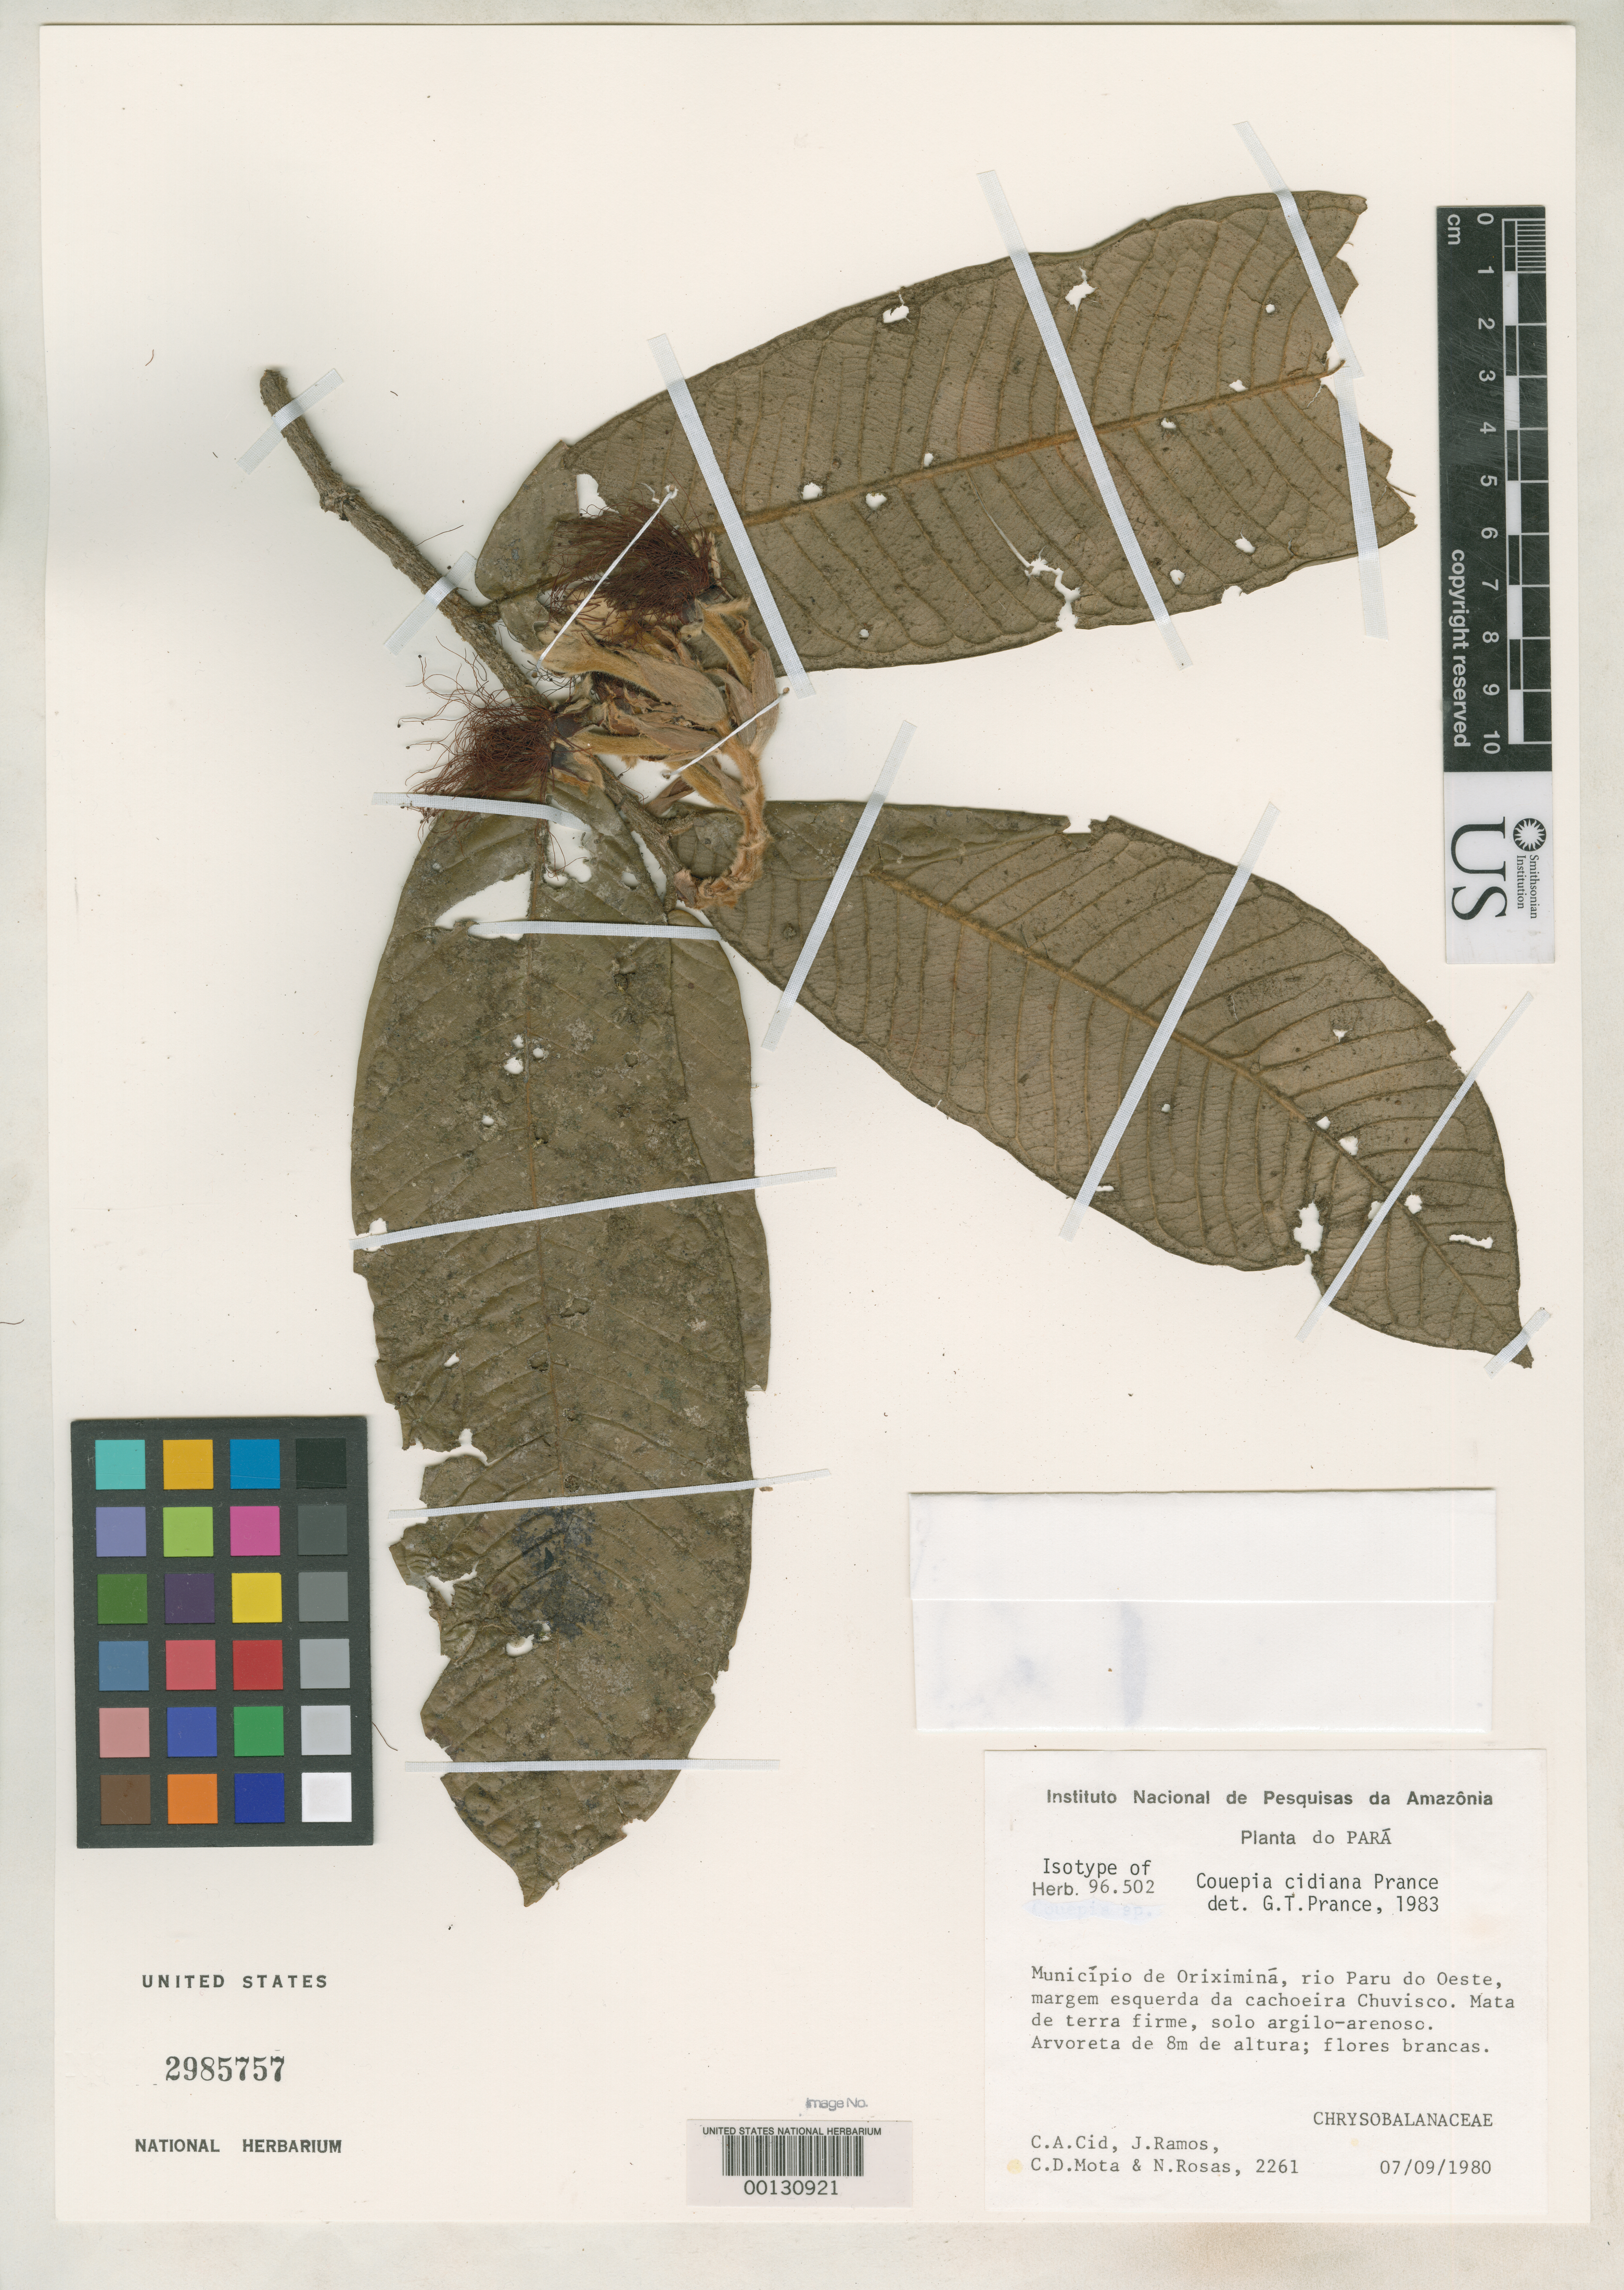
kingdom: Plantae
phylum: Tracheophyta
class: Magnoliopsida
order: Malpighiales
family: Chrysobalanaceae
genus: Couepia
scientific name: Couepia cidiana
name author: Prance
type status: Isotype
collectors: C. A. Cid Ferreira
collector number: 2261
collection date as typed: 09 Jul 1980 or 07 Oct 1980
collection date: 1980-07-09 or 1980-10-07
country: Brazil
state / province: Pará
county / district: Oriximiná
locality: Rio Paru do Oeste.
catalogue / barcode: US 2985757